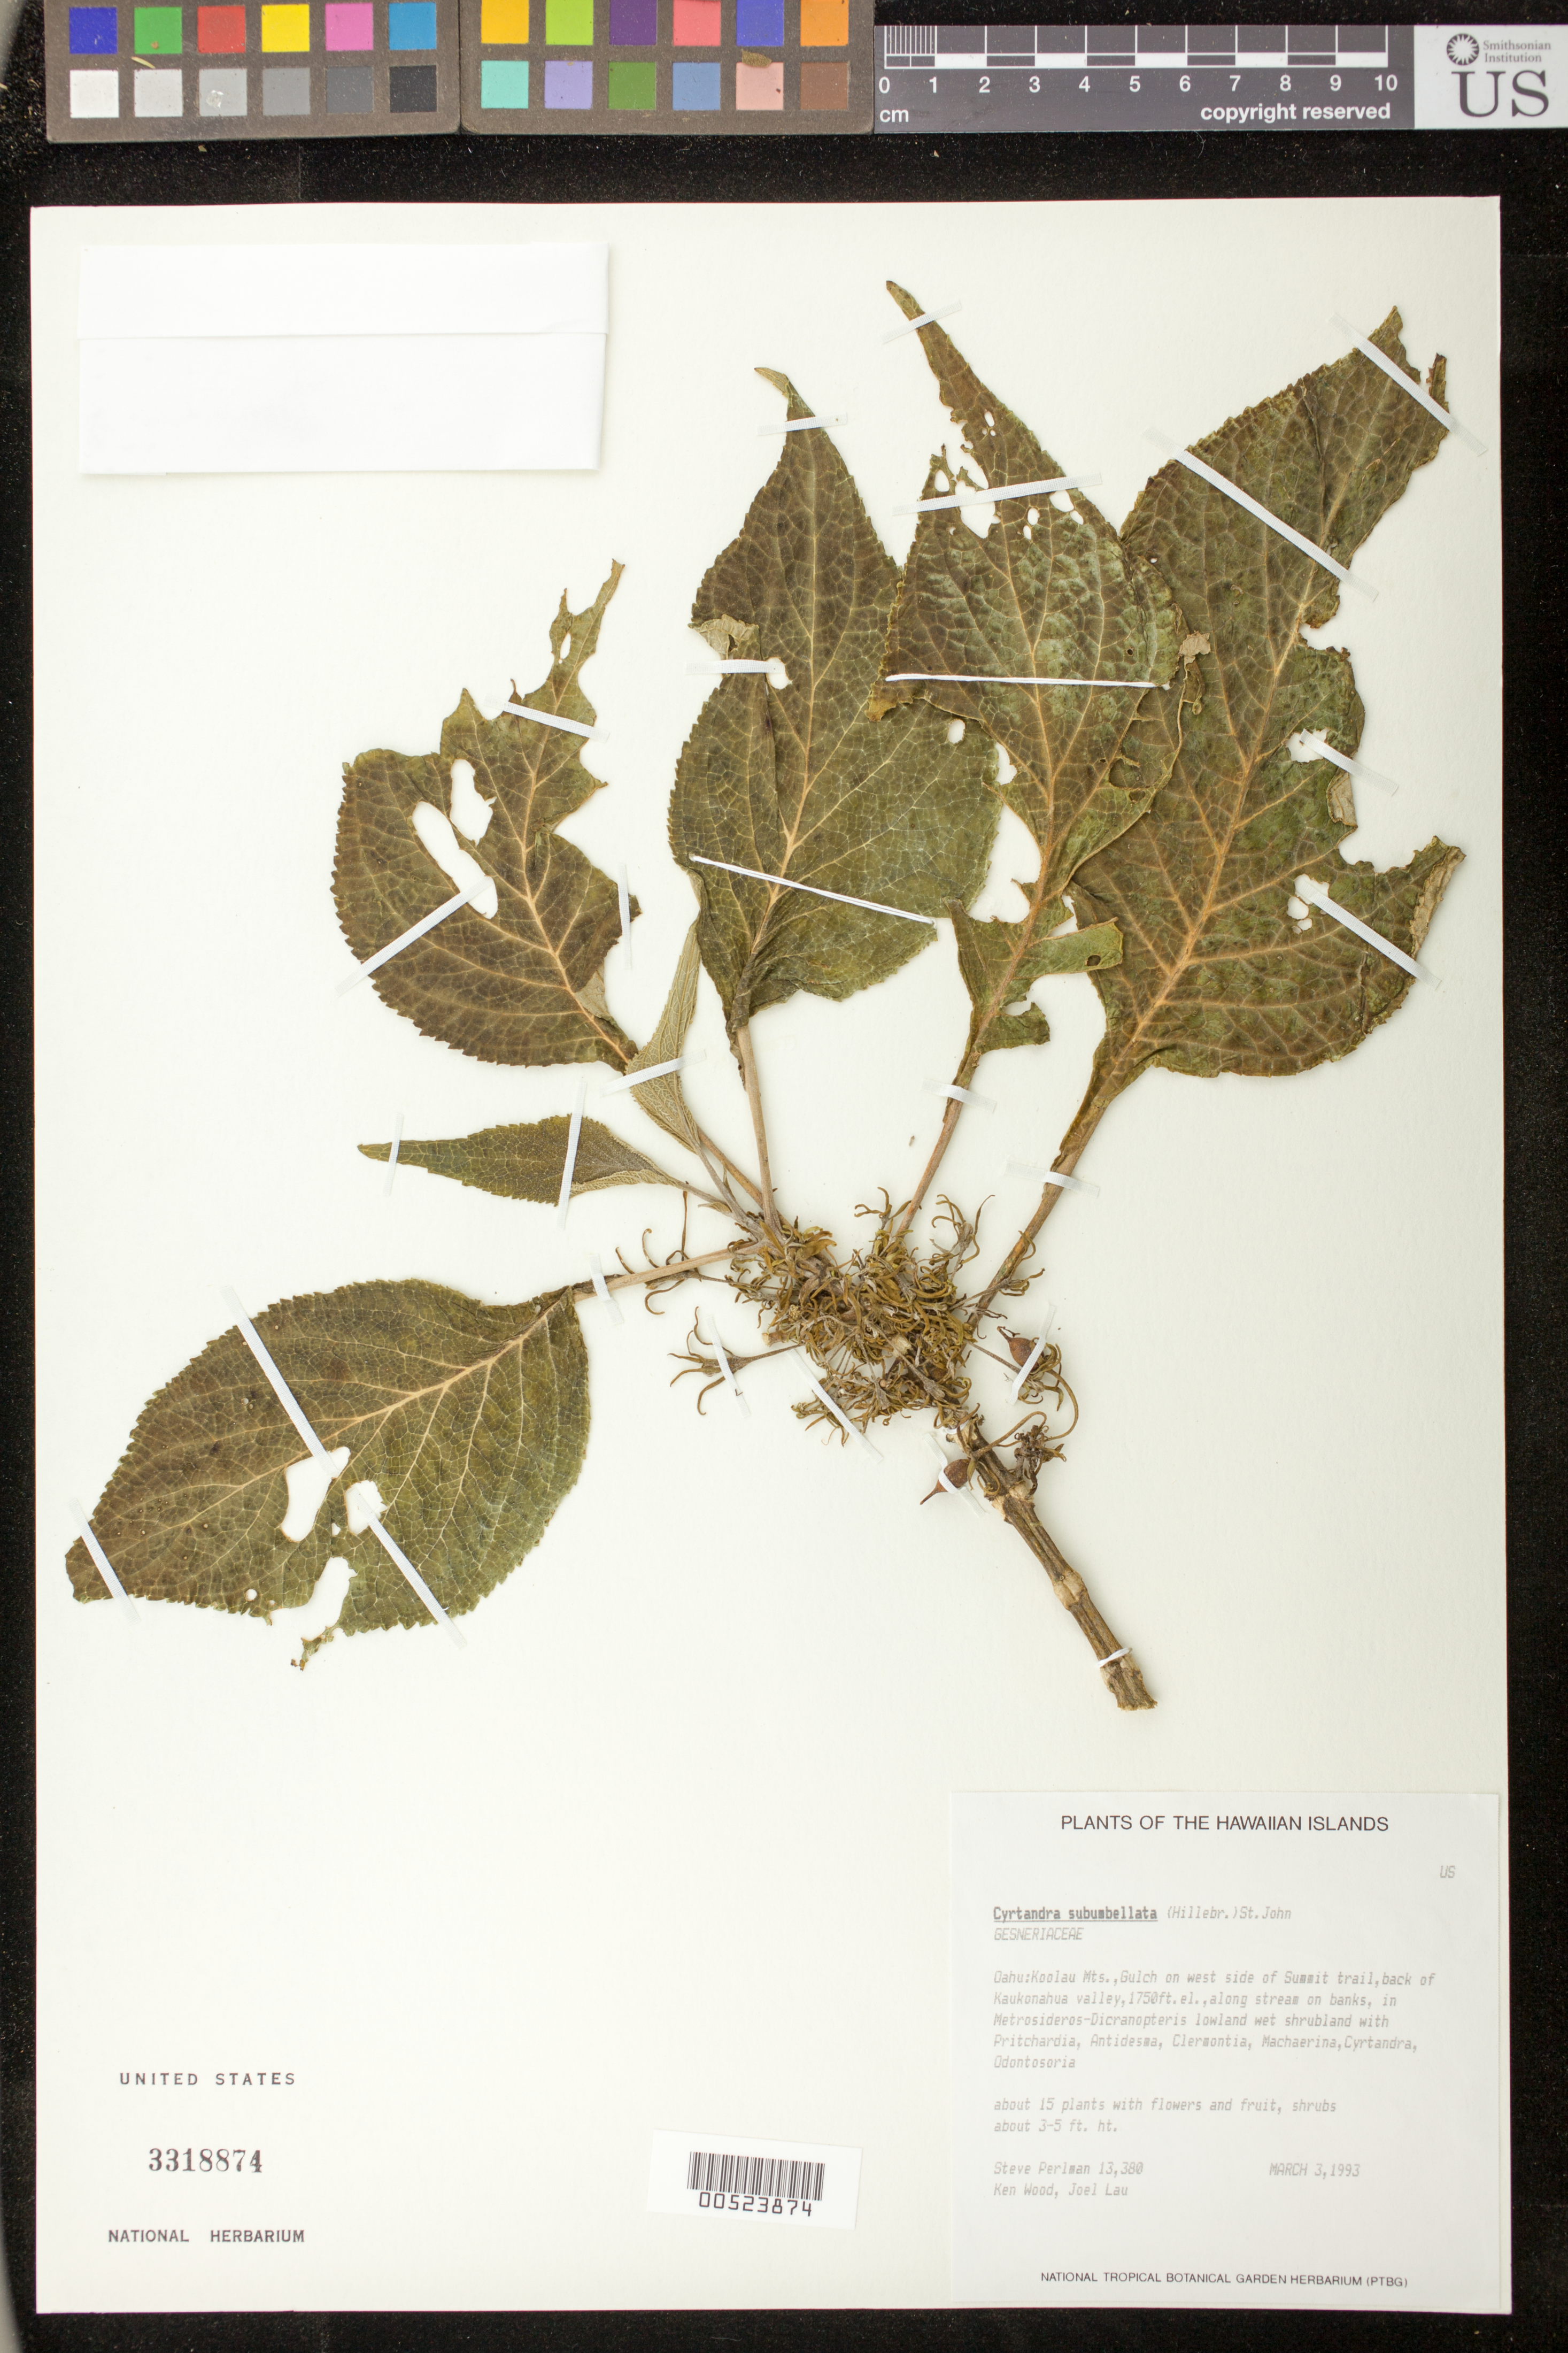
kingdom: Plantae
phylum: Tracheophyta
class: Magnoliopsida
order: Lamiales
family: Gesneriaceae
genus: Cyrtandra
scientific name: Cyrtandra subumbellata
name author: (Hillebr.) H. St. John & Storey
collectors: S. P. Perlman, K. Wood & J. Lau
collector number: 13380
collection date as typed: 3 Mar 1993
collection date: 1993-03-03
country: United States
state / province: Hawaii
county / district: Honolulu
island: Oahu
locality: Koolau Mts, gulch on W side of Summit trail, back of Kaukonahua valley, along stream on banks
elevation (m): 533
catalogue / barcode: US 3318874